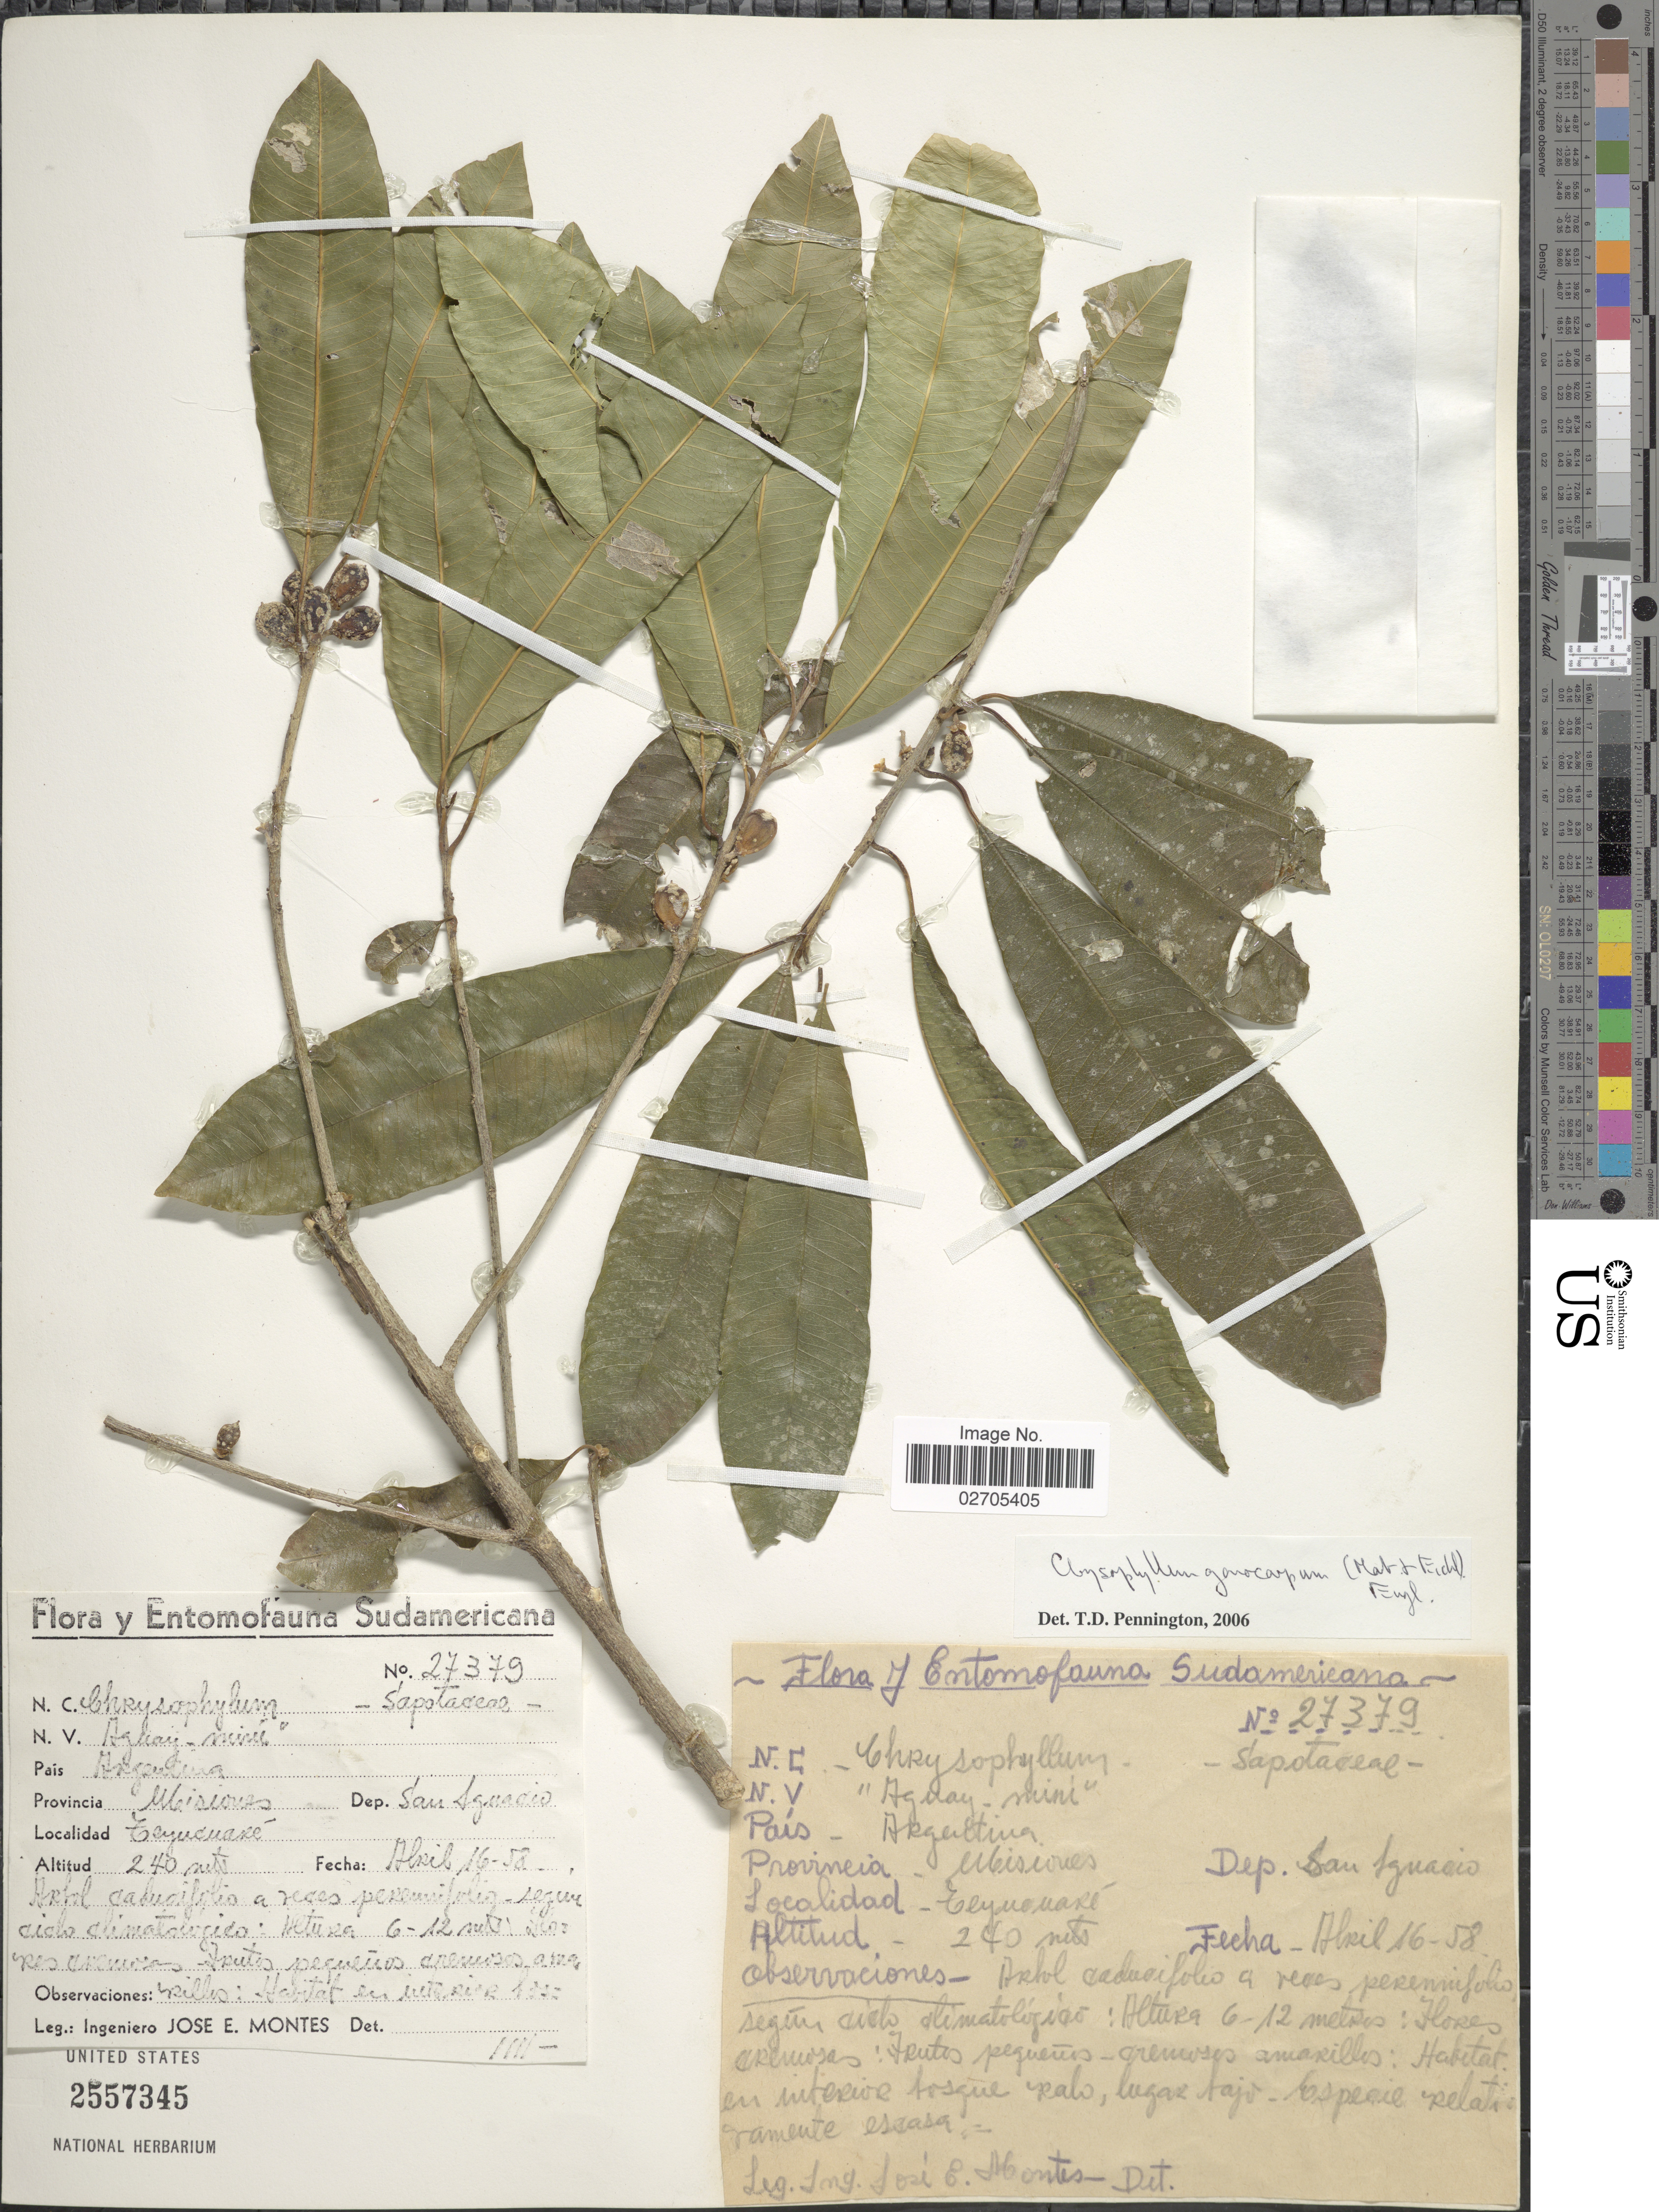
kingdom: Plantae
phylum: Tracheophyta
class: Magnoliopsida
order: Ericales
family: Sapotaceae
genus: Chrysophyllum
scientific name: Chrysophyllum gonocarpum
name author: (Mart. & Eichler ex Miq.) Engl.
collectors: J. E. Montes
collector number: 27379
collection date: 1958-04-16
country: Argentina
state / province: Misiones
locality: Dep. San Ignacio, Teycuaré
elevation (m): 240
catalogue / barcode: US 2557345